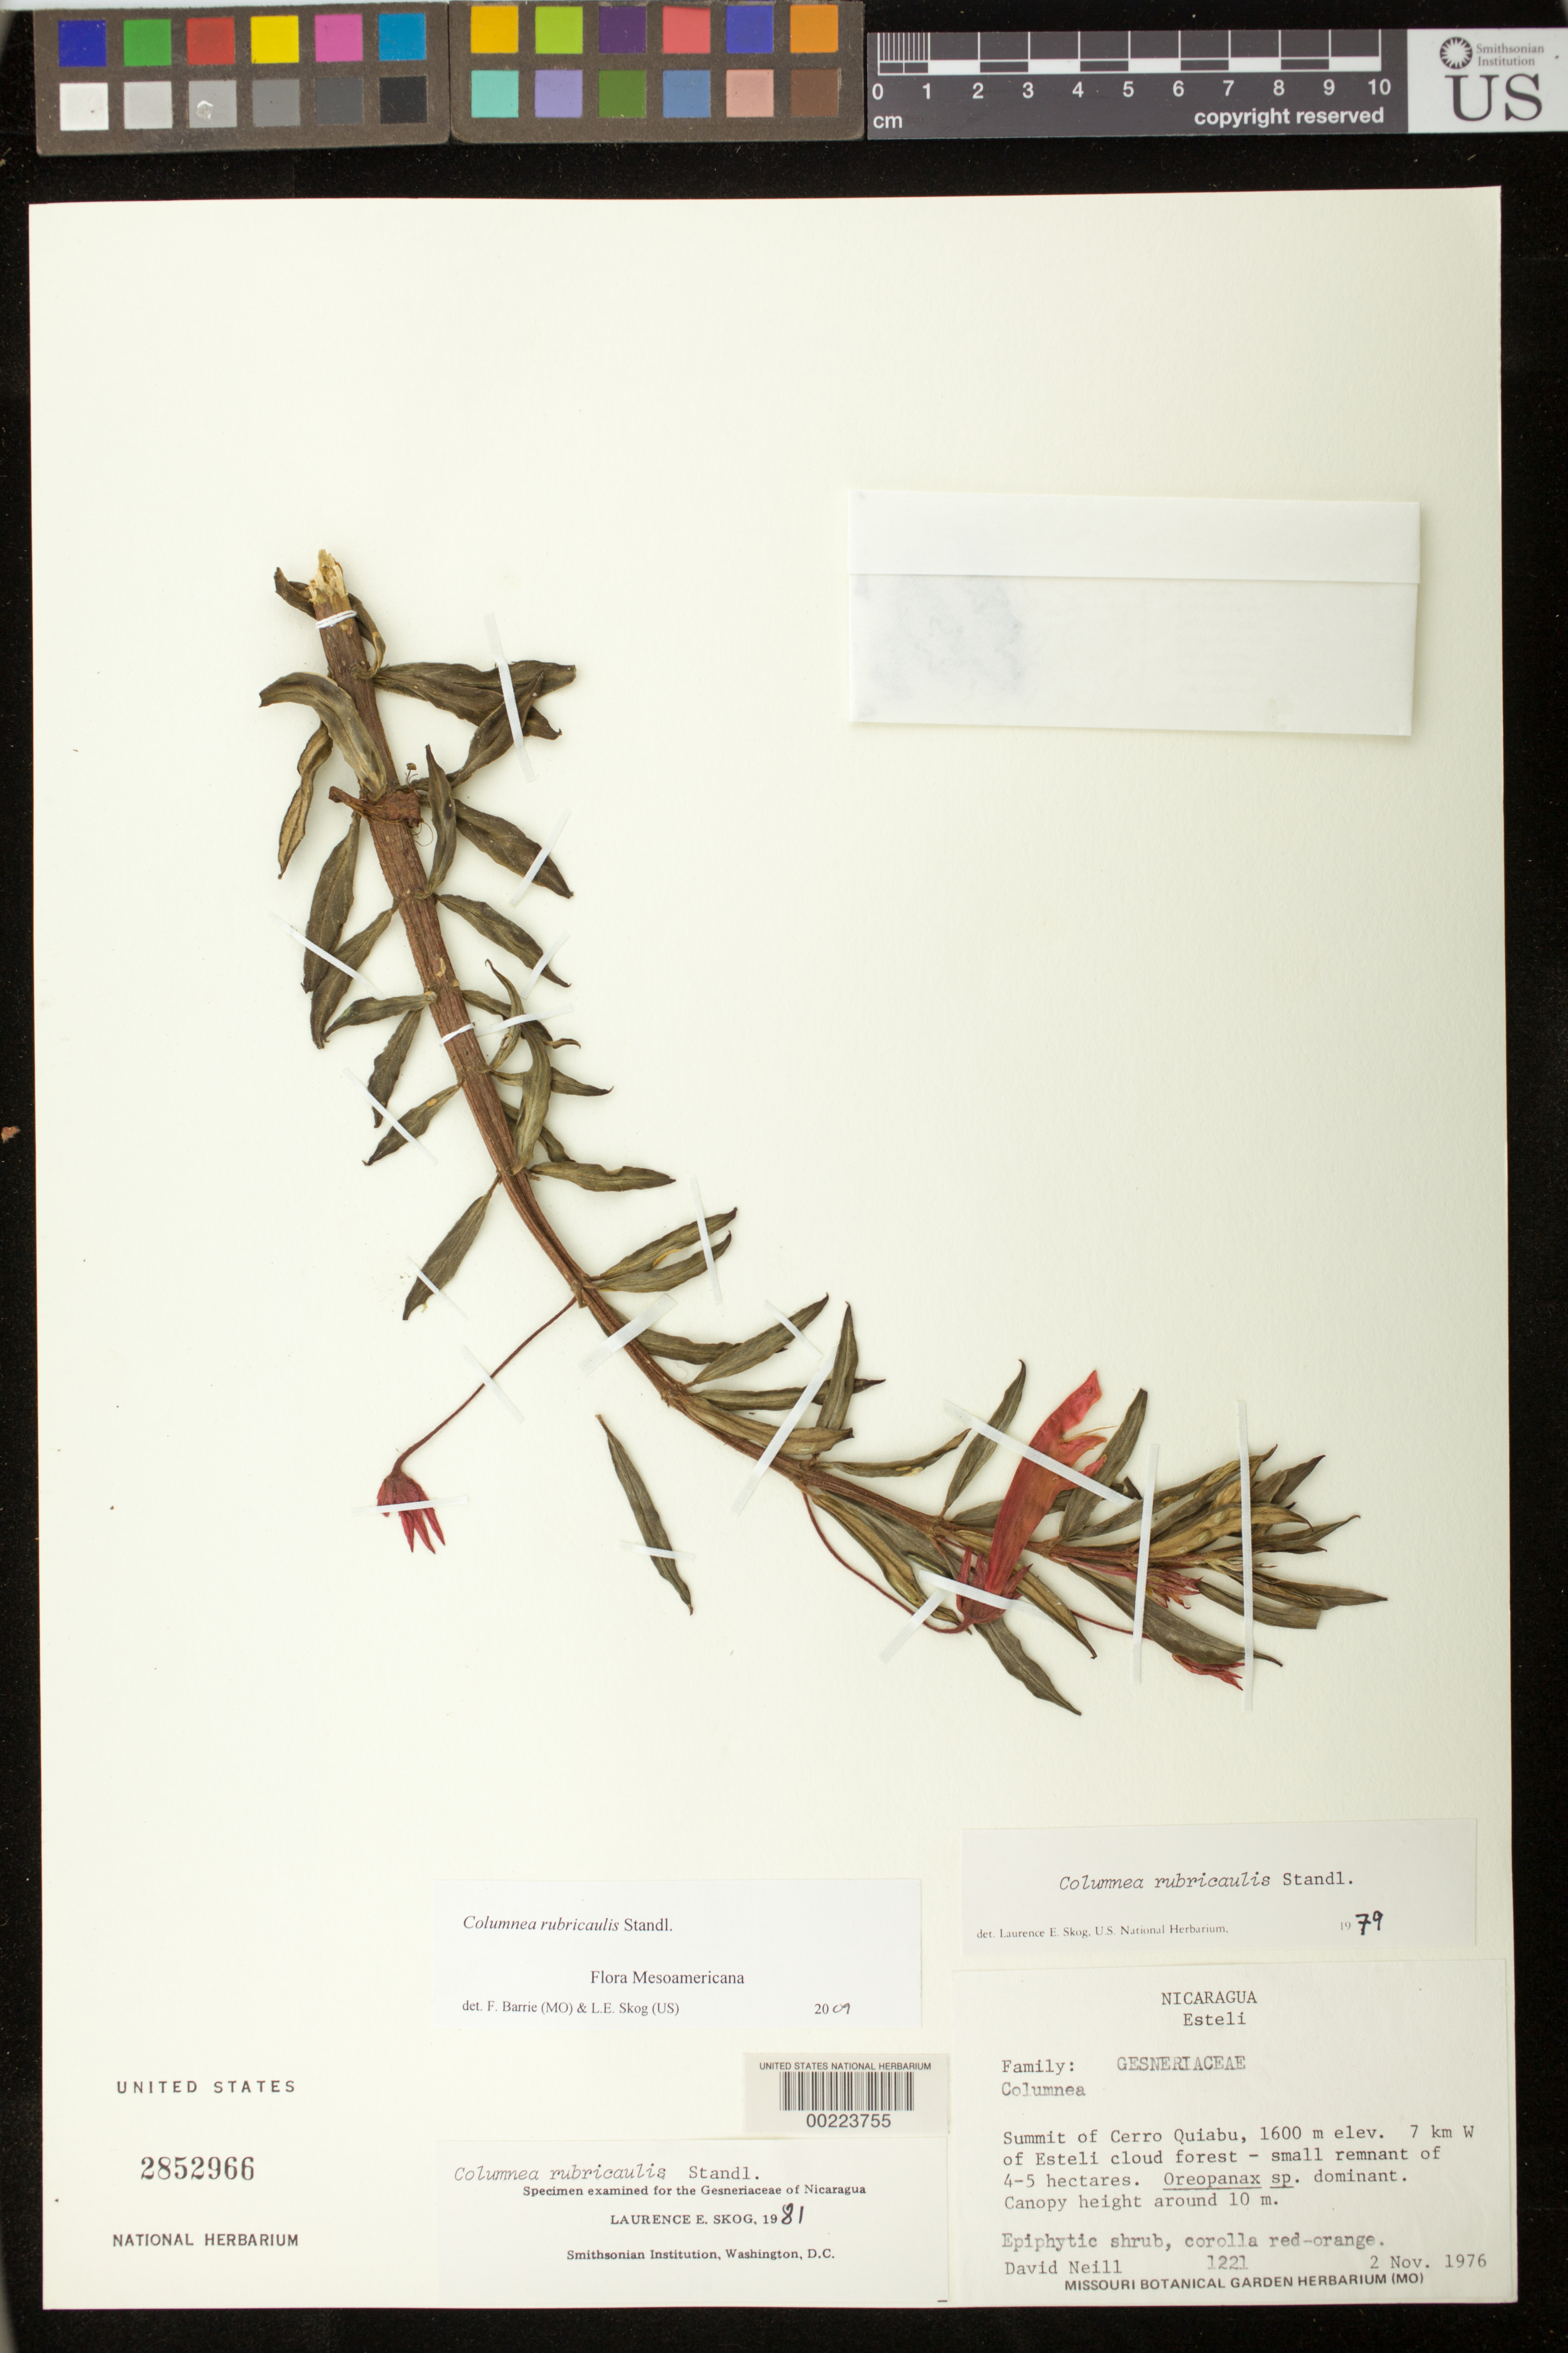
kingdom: Plantae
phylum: Tracheophyta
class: Magnoliopsida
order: Lamiales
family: Gesneriaceae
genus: Columnea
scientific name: Columnea rubricaulis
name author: Standl.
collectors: D. A. Neill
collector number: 1221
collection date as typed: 02 Nov 1976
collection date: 1976-11-02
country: Nicaragua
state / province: Esteli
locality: Summit of Cerro Quiabu, 7 km W of Esteli cloud forest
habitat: Small remnant of 4-5 hectares, Oreopanax sp dominant, canopy hgt ca 10 m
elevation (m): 1600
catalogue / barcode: US 2852966